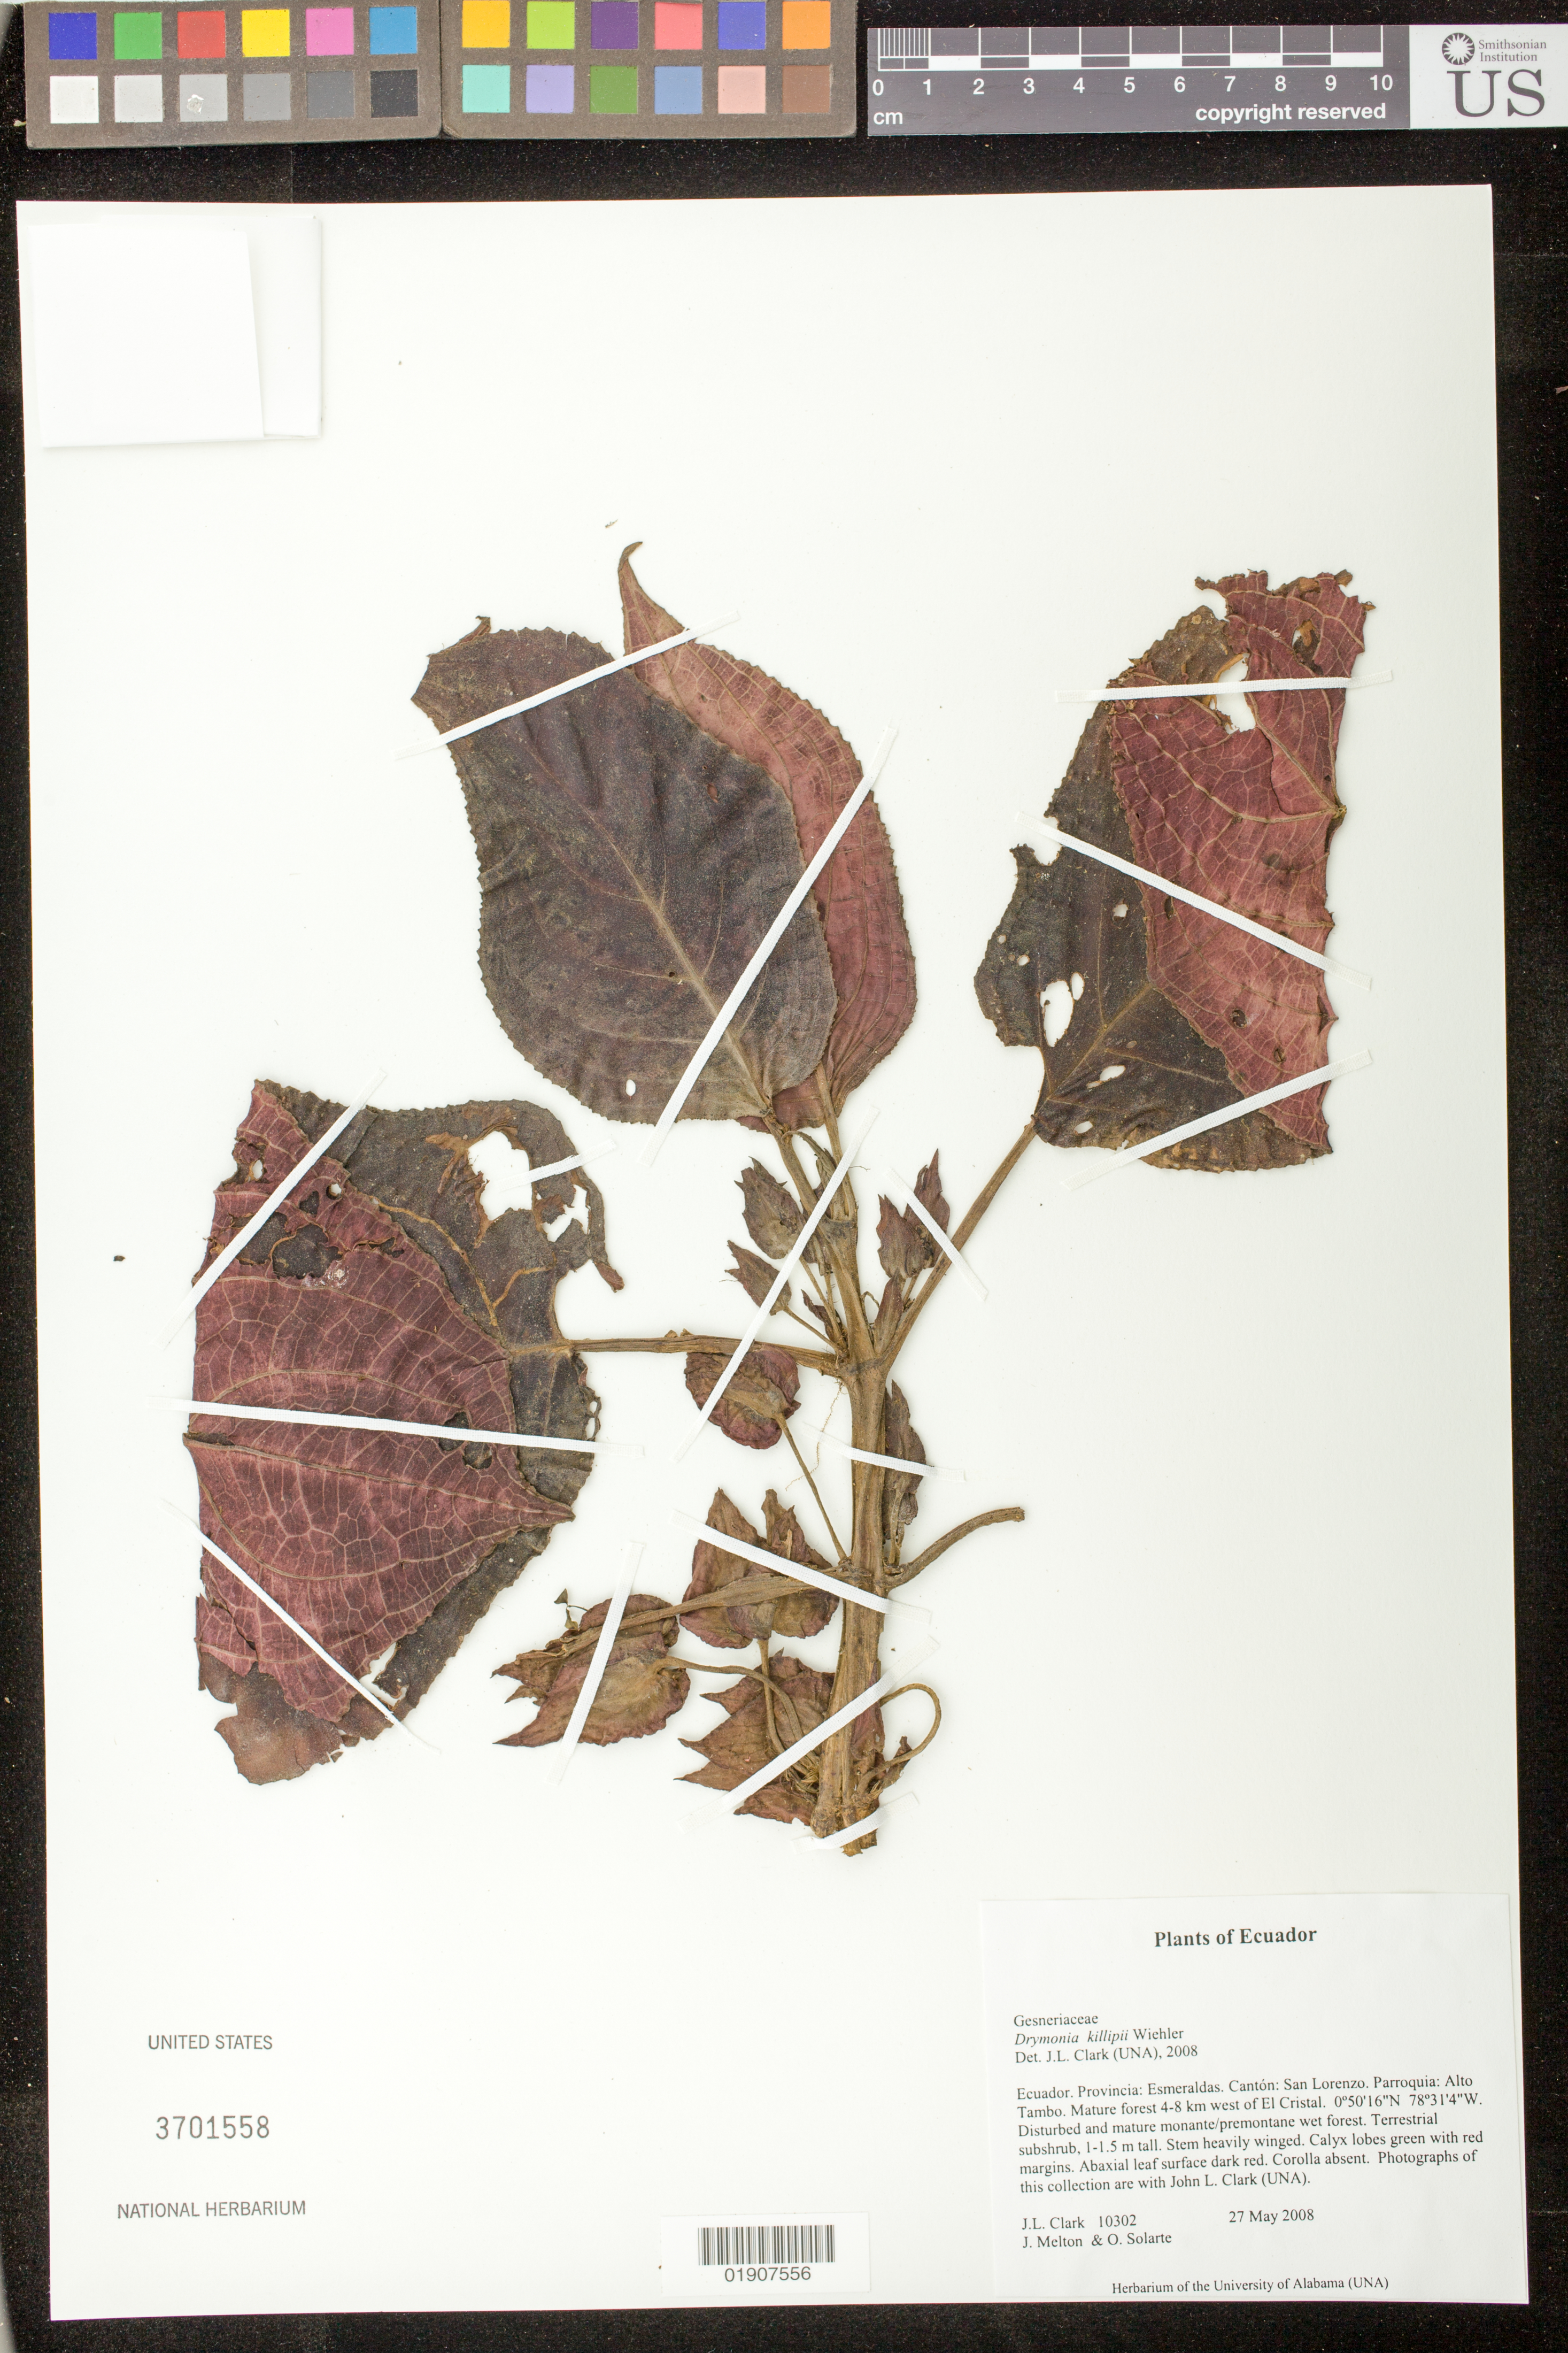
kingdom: Plantae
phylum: Tracheophyta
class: Magnoliopsida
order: Lamiales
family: Gesneriaceae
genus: Drymonia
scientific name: Drymonia quadrangulata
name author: Clavijo & J.L. Clark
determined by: Skog, Laurence E.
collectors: J. L. Clark, J. Melton & O. Solarte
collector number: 10302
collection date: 2008-05-27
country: Ecuador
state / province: Esmeraldas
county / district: San Lorenzo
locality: Provincia: Esmeraldas. Cantón: San Lorenzo. Parroquia: Alto Tambo. Mature forest 4-8 km west of El Cristal.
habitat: Disturbed and mature monante/premontane wet forest.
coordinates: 0 50 16 N, 78 31 4 W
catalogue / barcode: US 3701558